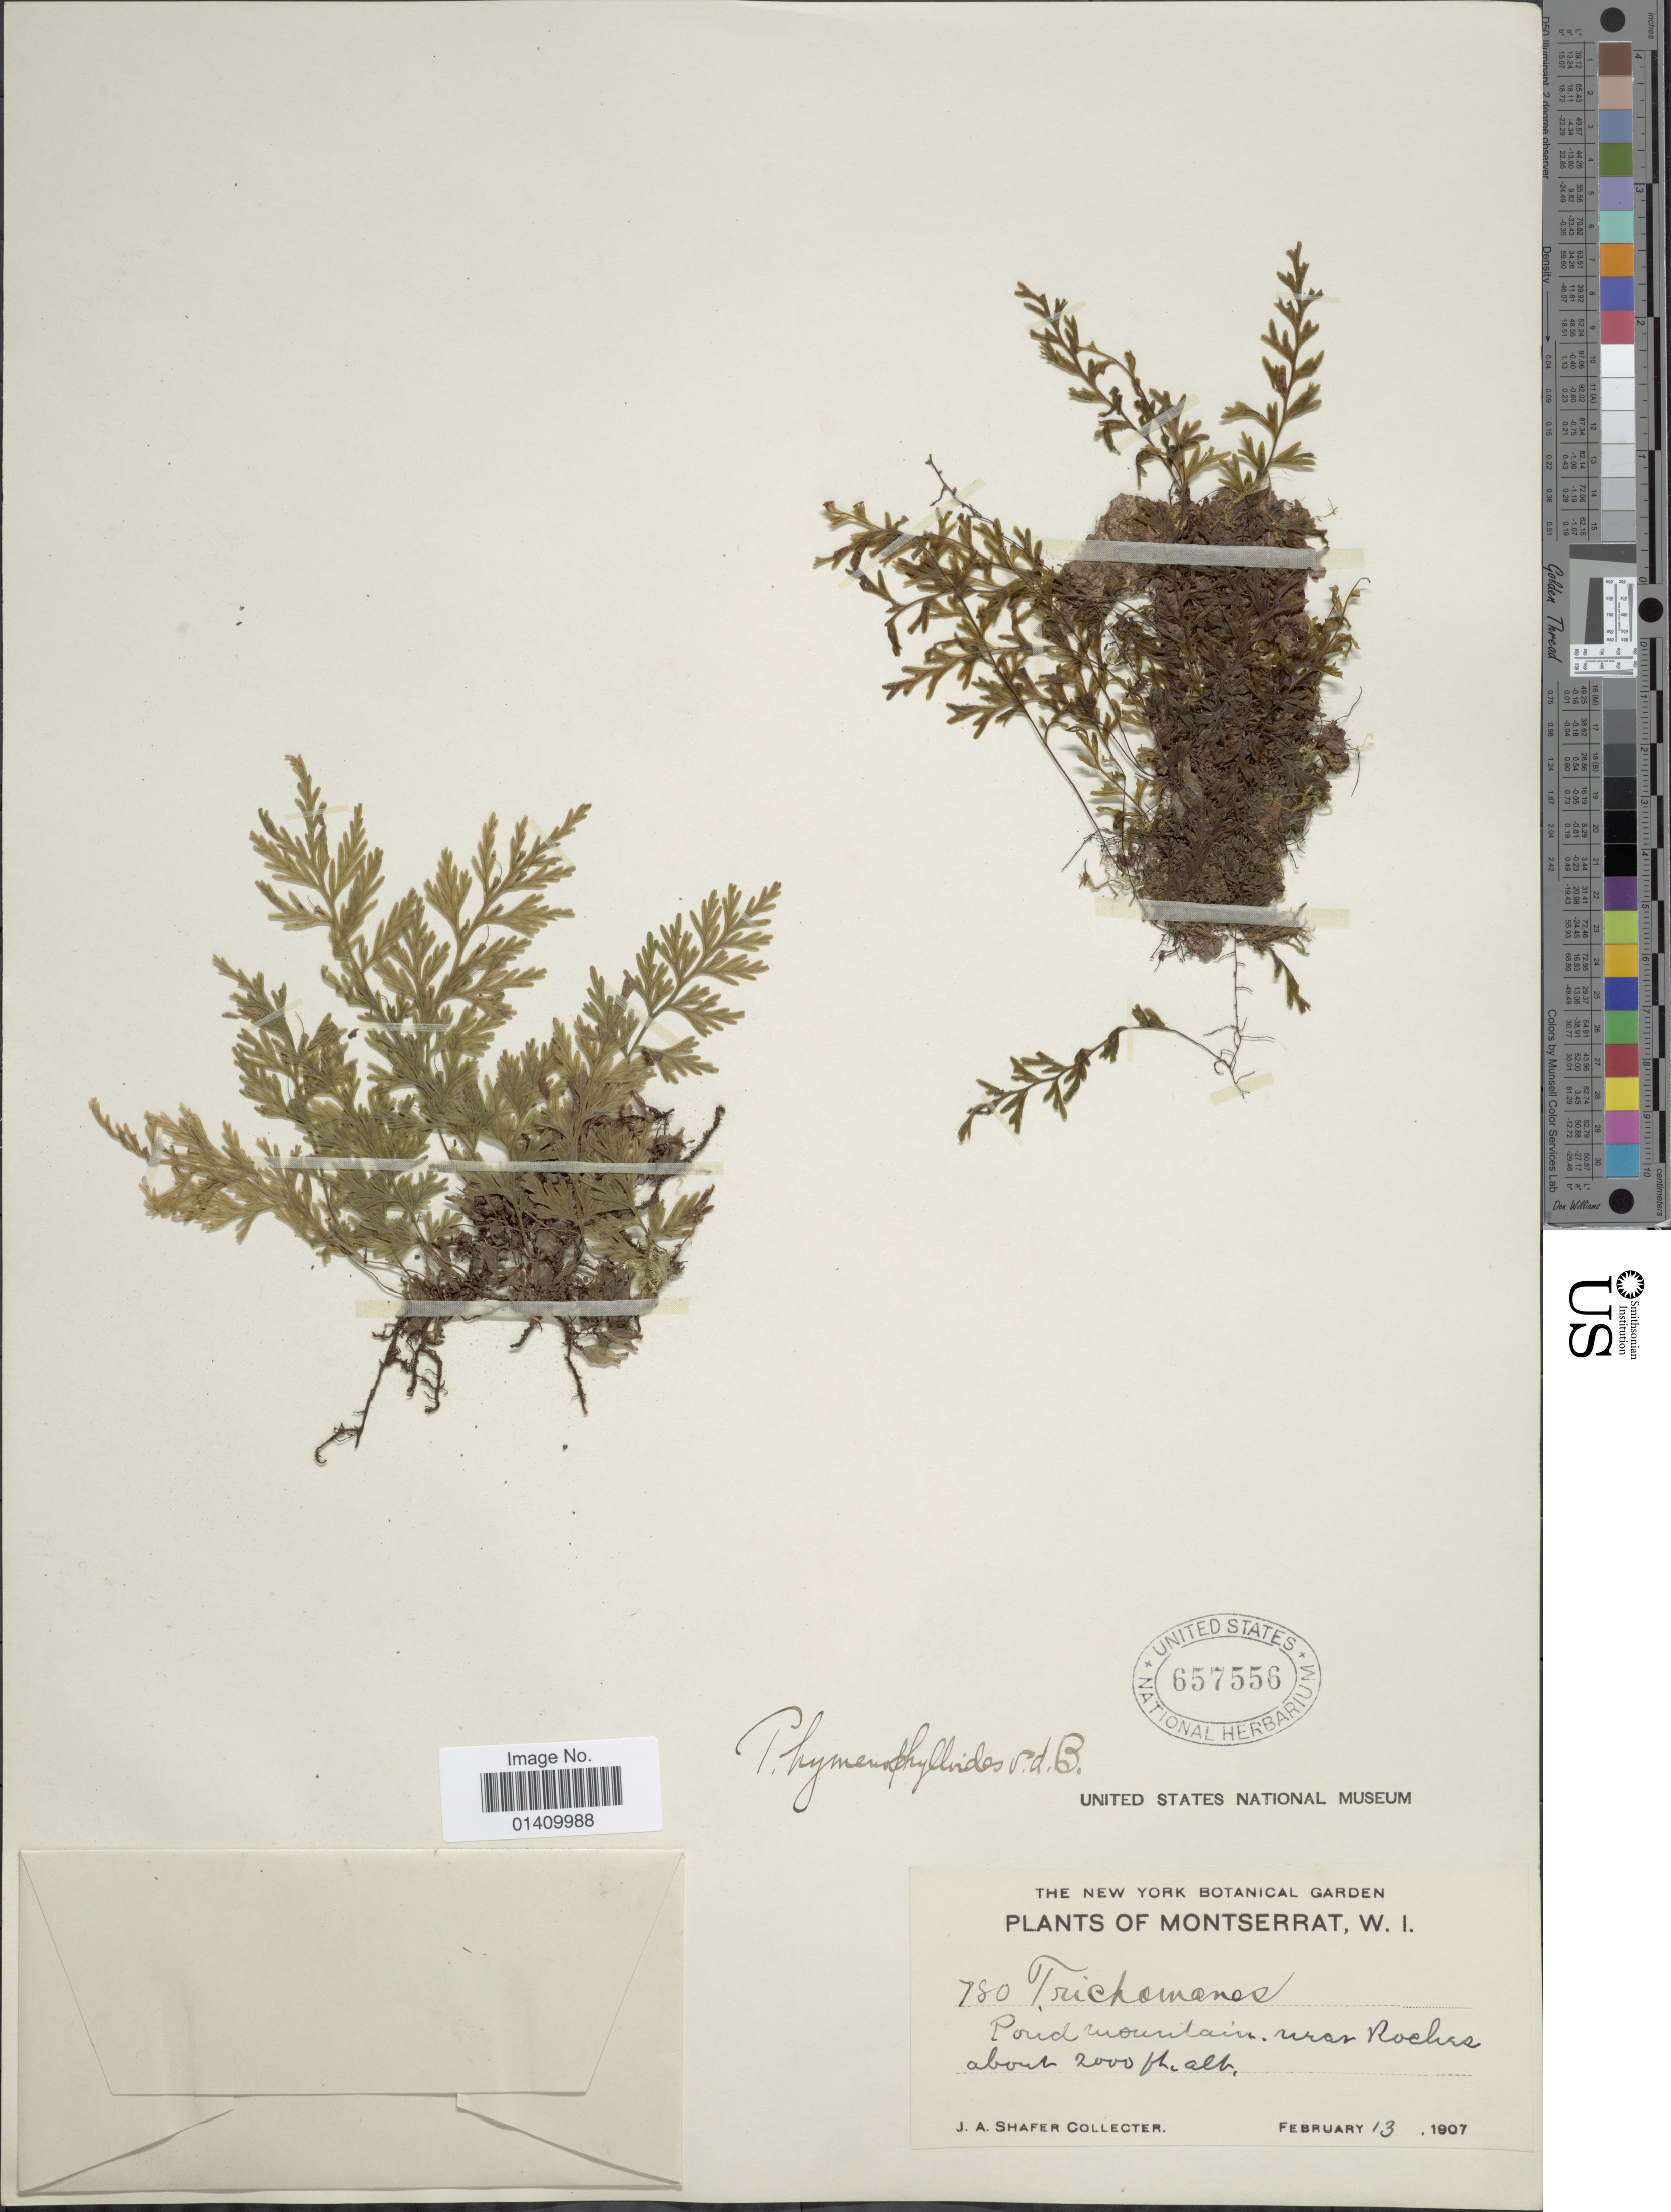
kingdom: Plantae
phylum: Tracheophyta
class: Polypodiopsida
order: Hymenophyllales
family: Hymenophyllaceae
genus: Polyphlebium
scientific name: Polyphlebium hymenophylloides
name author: (Bosch) Ebihara & Dubuisson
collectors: J. A. Shafer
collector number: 780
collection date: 1907-02-13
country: Montserrat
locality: Pond mountain uran Roches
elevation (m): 610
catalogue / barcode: US 657556